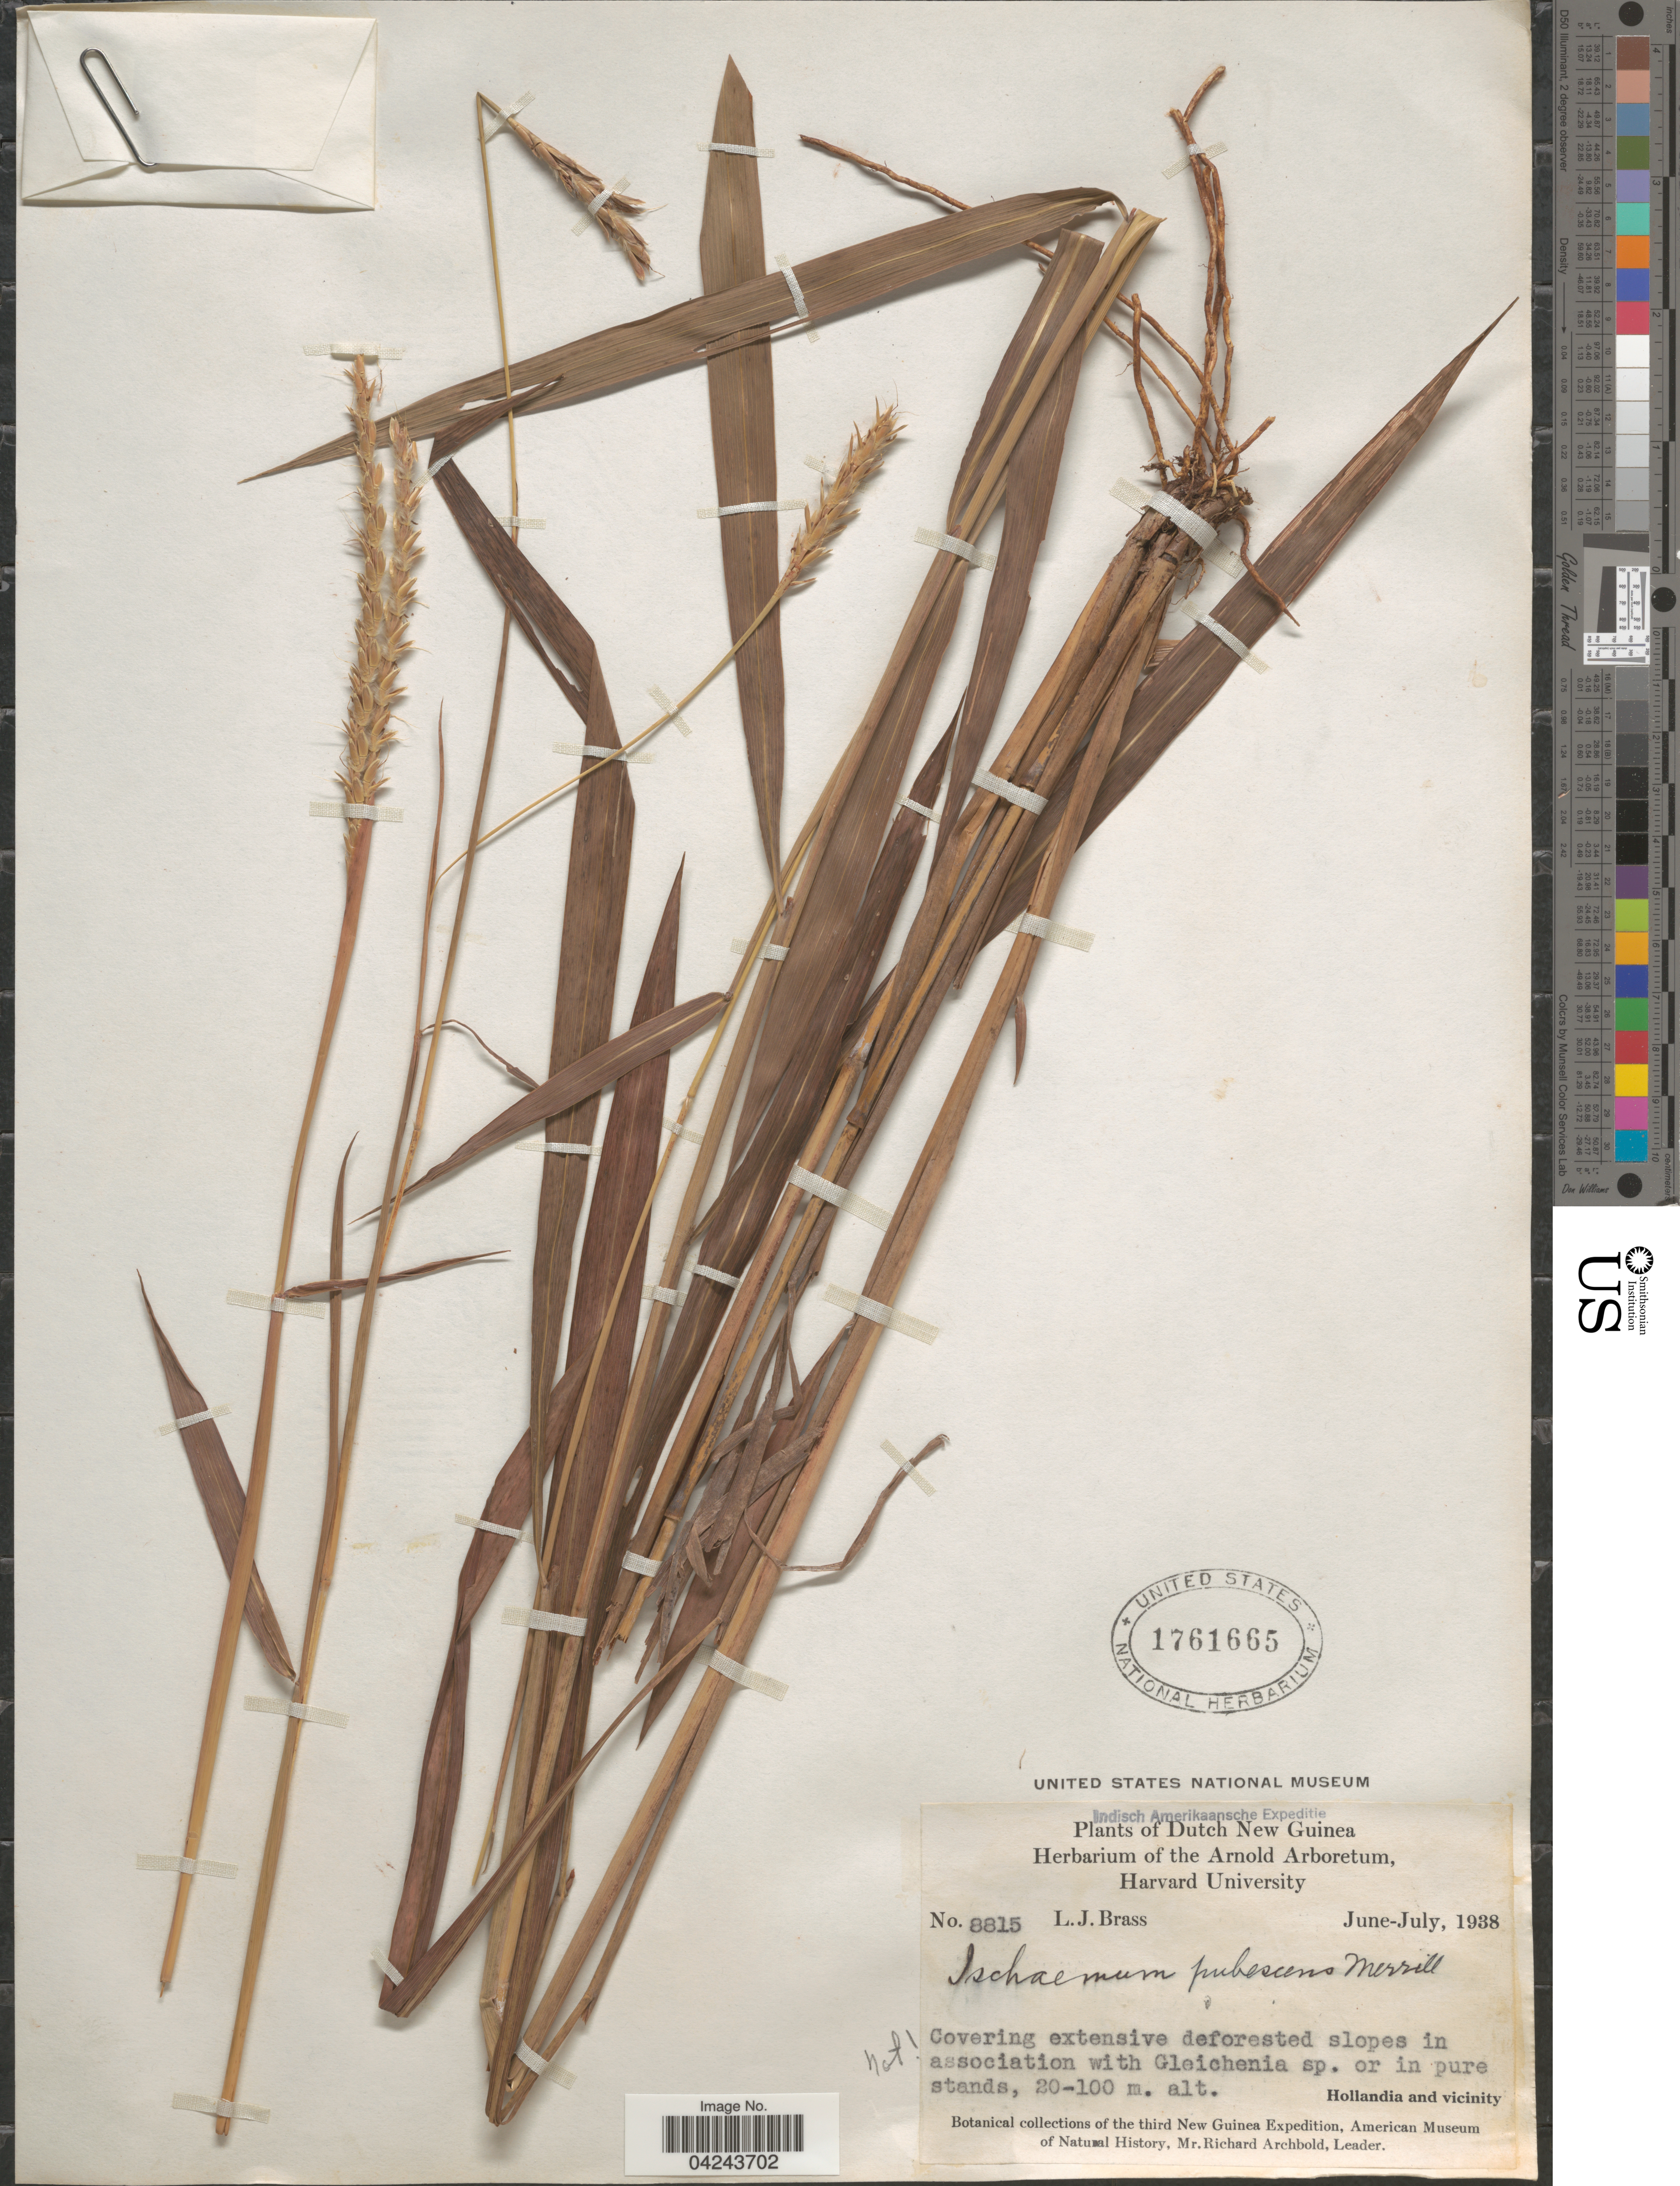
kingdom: Plantae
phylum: Tracheophyta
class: Liliopsida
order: Poales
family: Poaceae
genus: Ischaemum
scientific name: Ischaemum aristatum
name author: L.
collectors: L. J. Brass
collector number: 8815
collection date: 1938-06/1938-07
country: Indonesia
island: New Guinea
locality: Indische Amerikaansche Expeditie. Dutch New Guinea. Hollandia and vicinity. Third New Guinea Expedition.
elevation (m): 20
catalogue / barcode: US 1761665